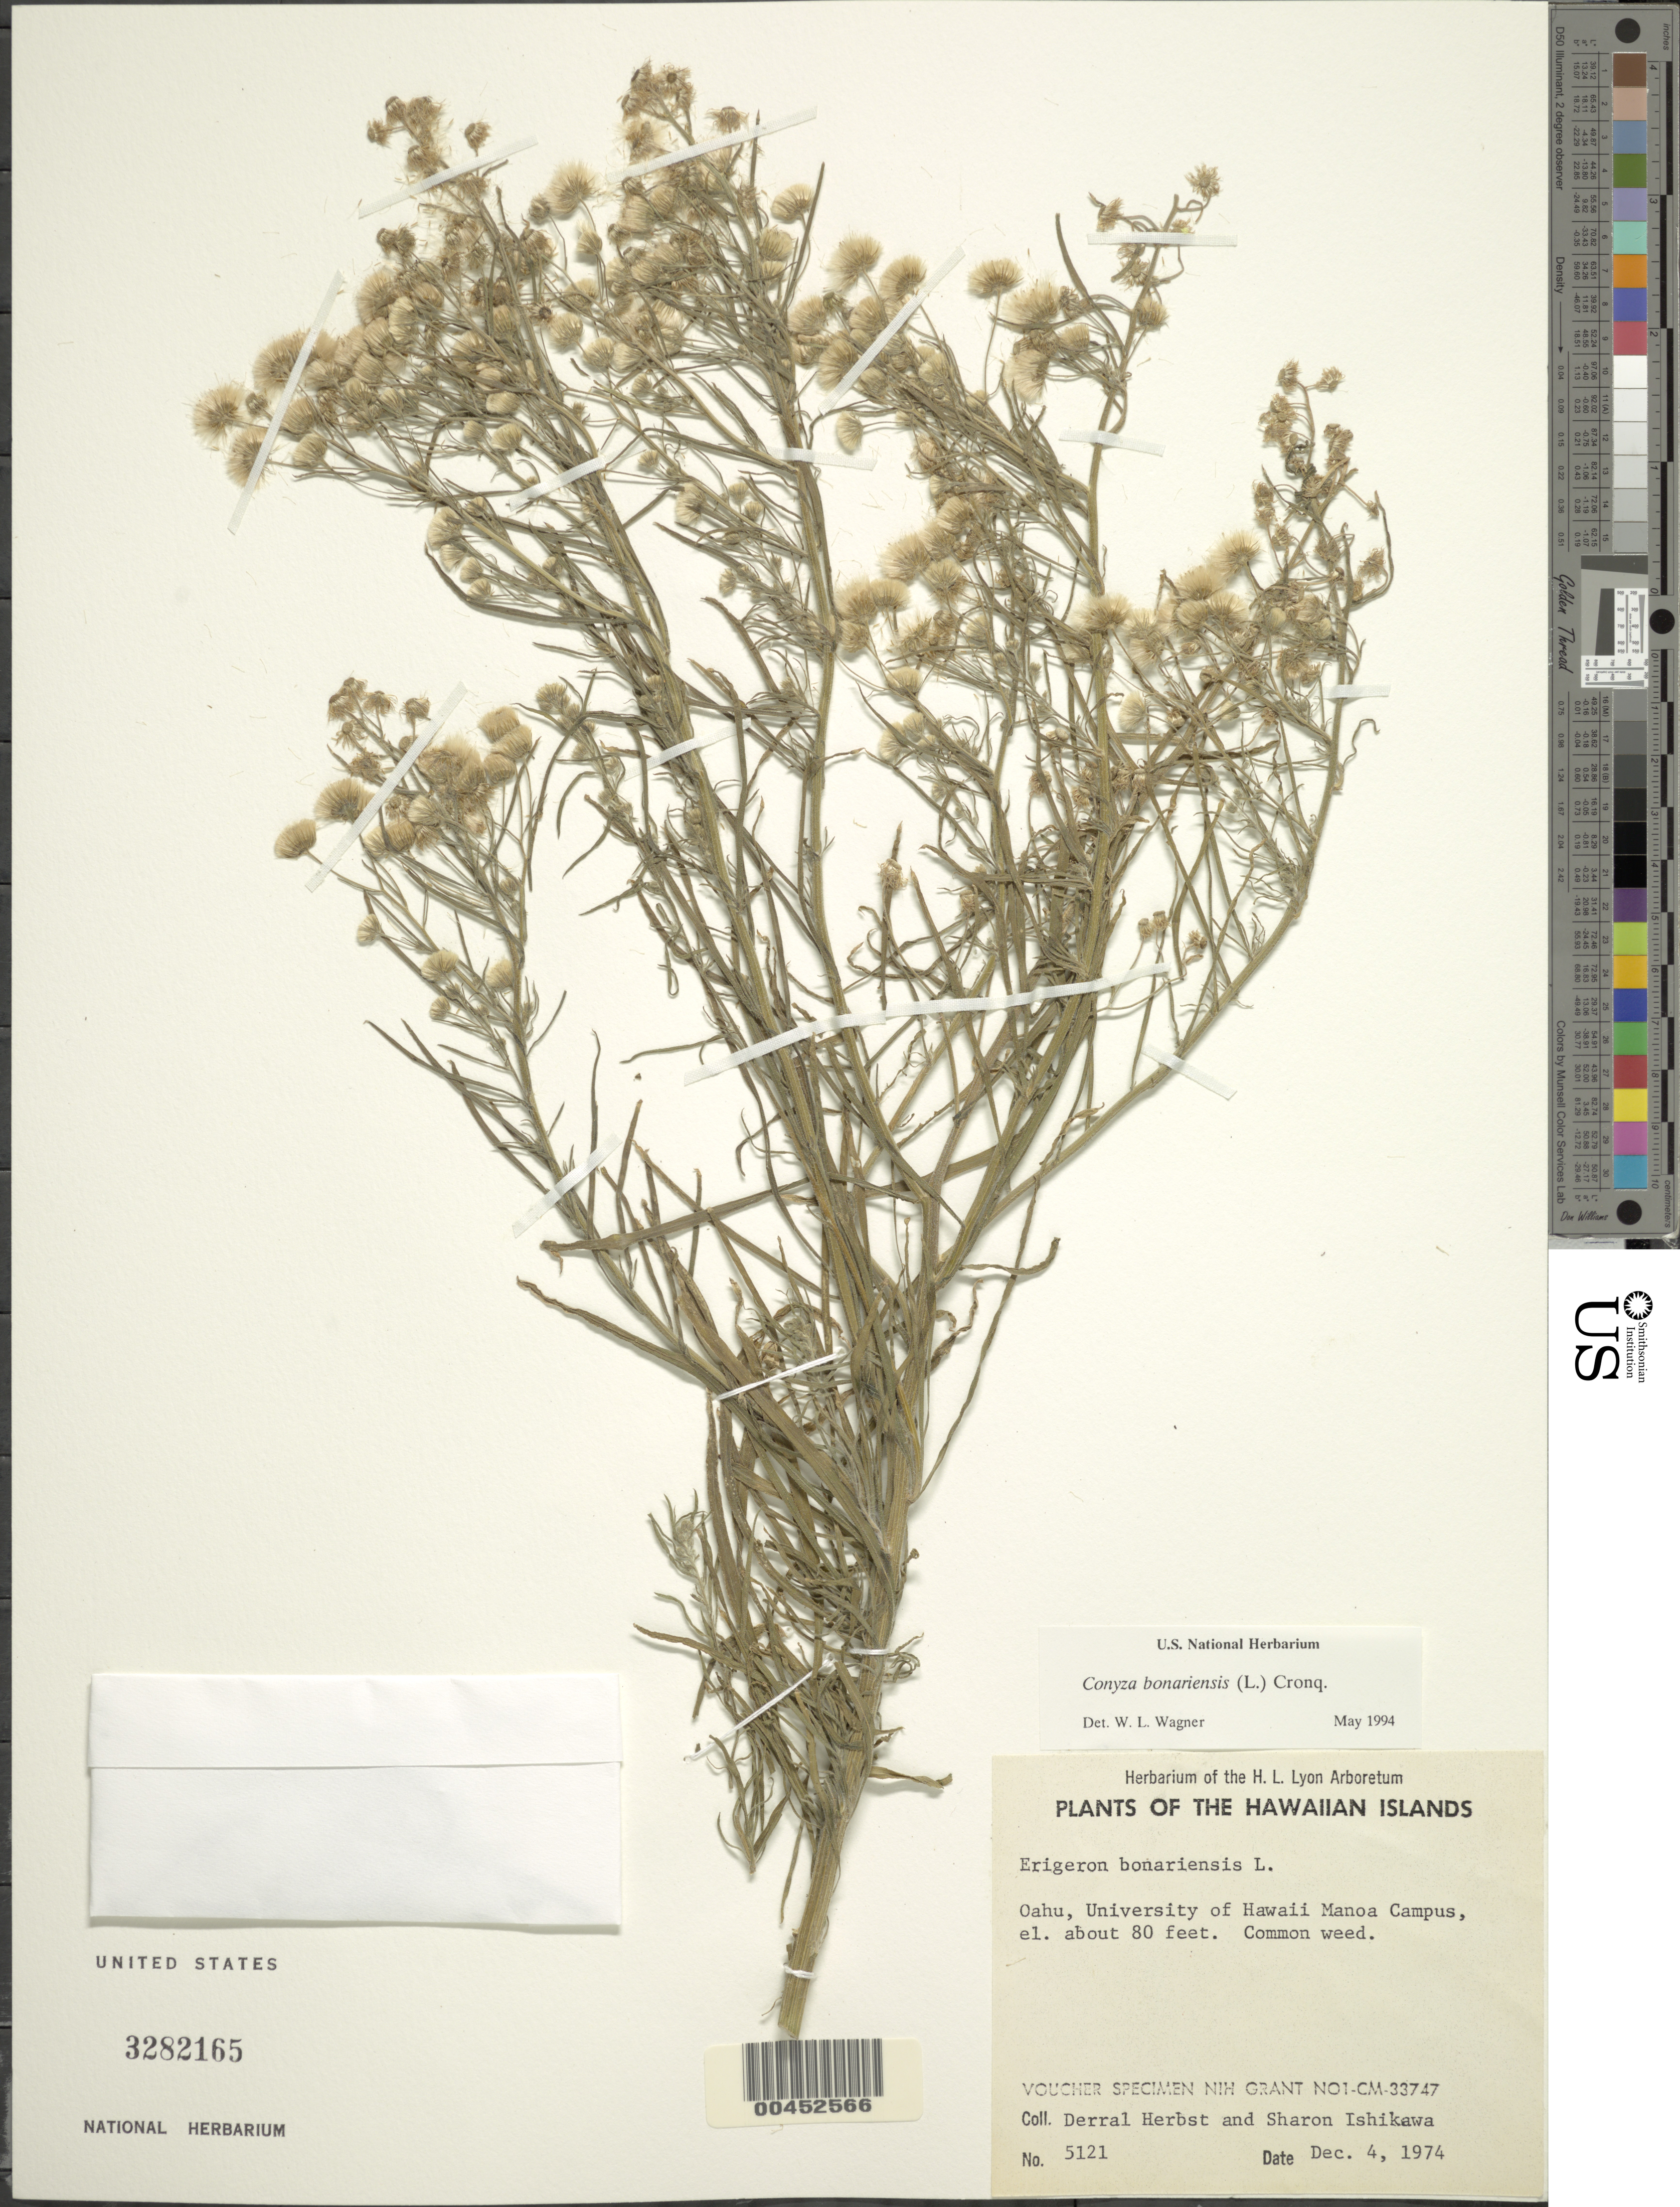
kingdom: Plantae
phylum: Tracheophyta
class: Magnoliopsida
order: Asterales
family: Asteraceae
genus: Erigeron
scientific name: Erigeron bonariensis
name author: L.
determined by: Wagner, W. L., (BOT), Smithsonian Institution - National Museum of Natural History (UNITED STATES)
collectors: D. R. Herbst & S. Ishikawa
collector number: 5121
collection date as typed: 4 Dec 1974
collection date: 1974-12-04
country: United States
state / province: Hawaii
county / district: Honolulu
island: Oahu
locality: University of Hawaii Manoa Campus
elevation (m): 24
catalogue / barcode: US 3282165